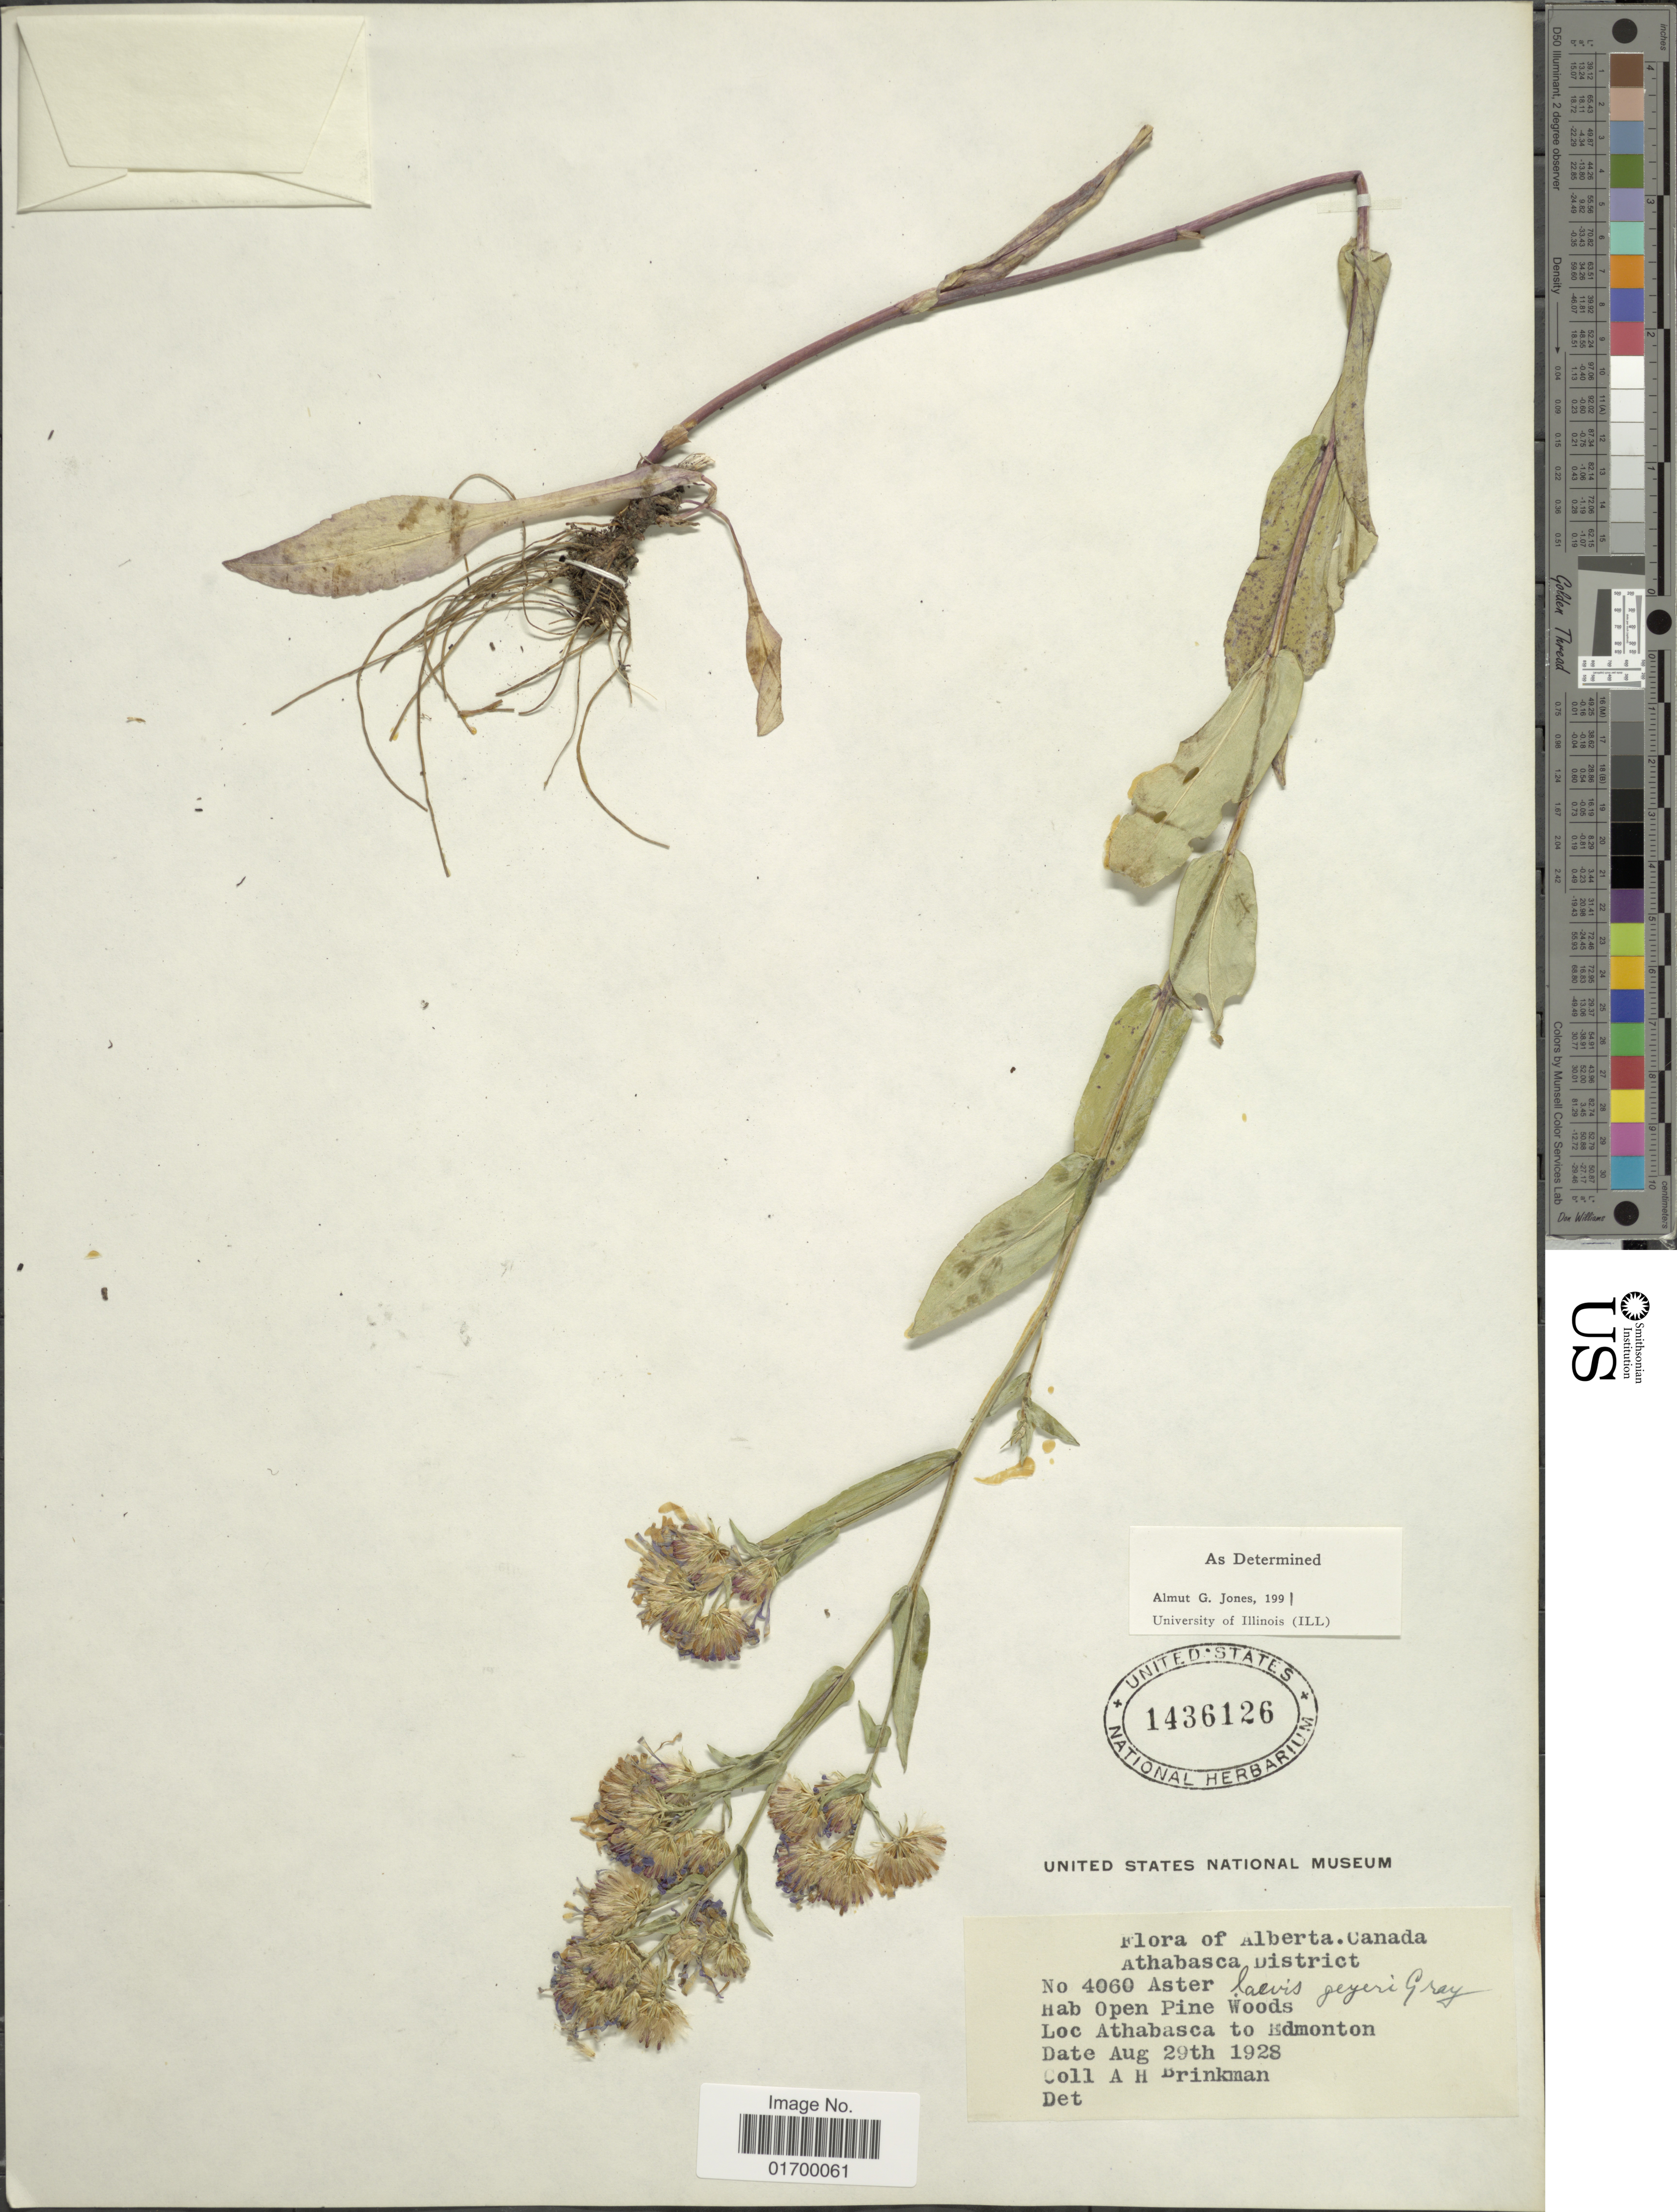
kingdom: Plantae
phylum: Tracheophyta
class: Magnoliopsida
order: Asterales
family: Asteraceae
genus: Symphyotrichum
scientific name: Symphyotrichum laeve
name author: (L.) Á. Löve & D. Löve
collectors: A. Brinkman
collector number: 4060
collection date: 1928-08-29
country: Canada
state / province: Alberta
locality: Athabasca District, Athabasca to Edmonton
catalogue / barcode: US 1436126